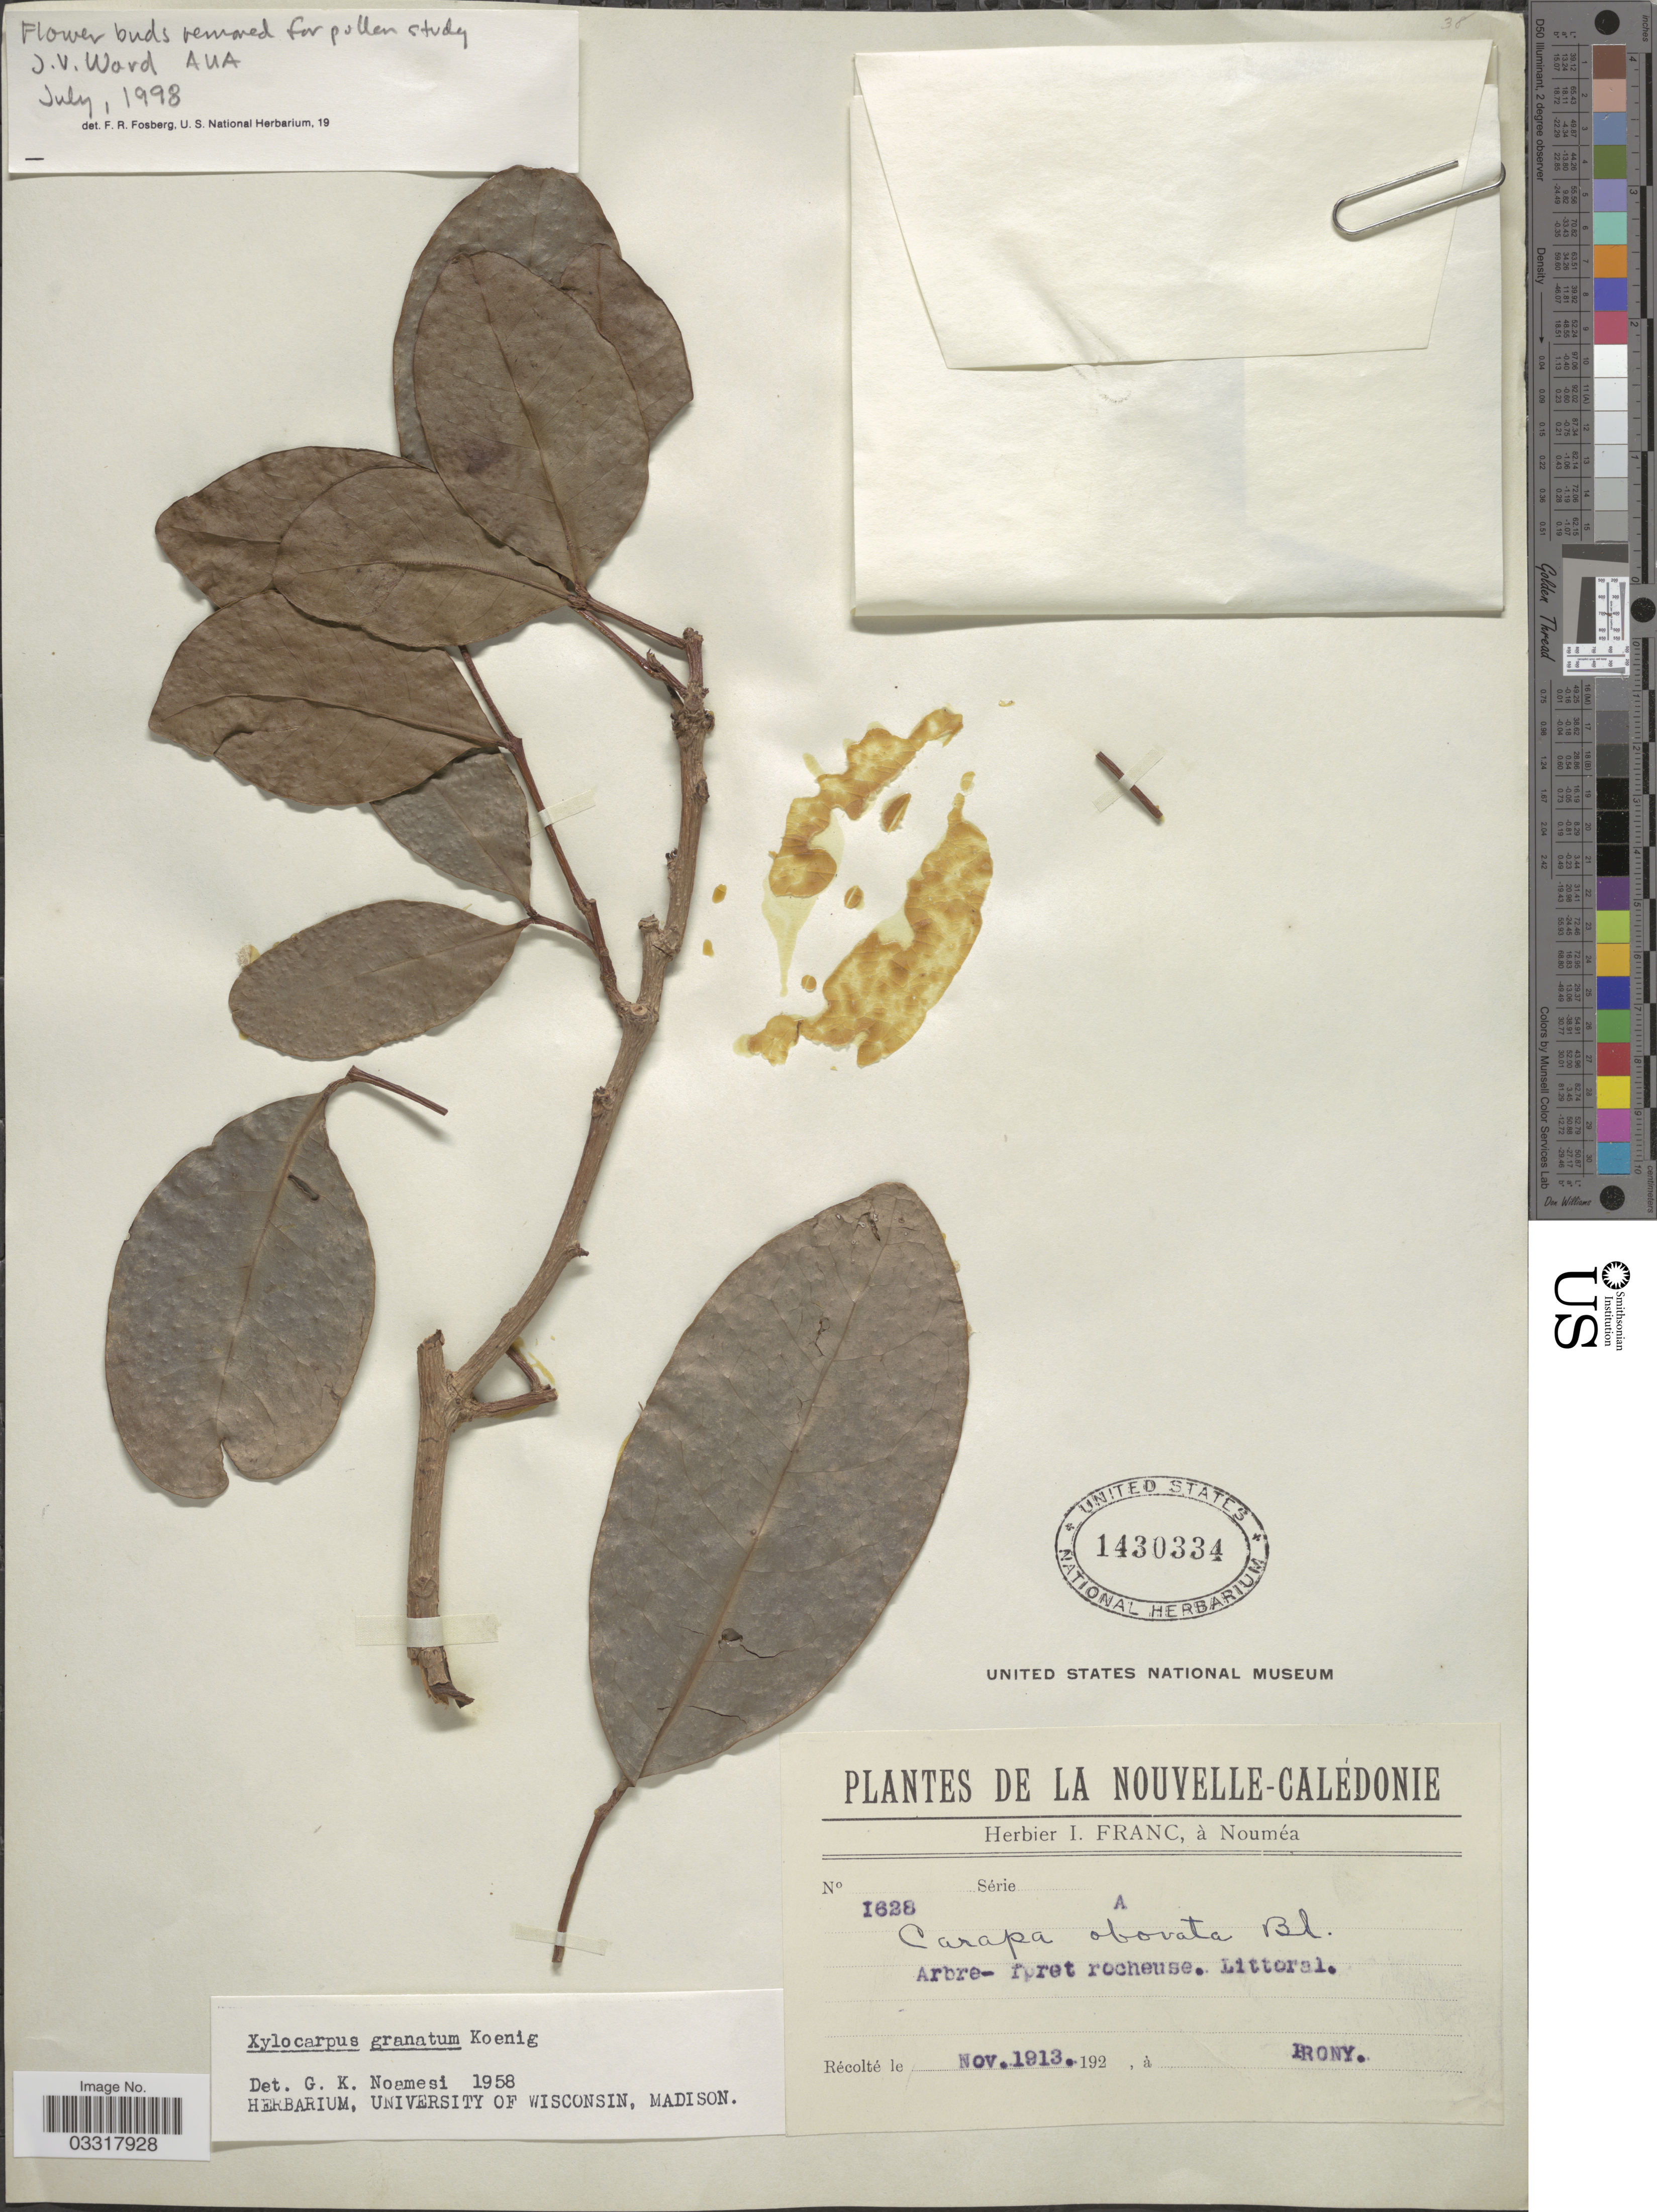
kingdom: Plantae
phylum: Tracheophyta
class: Magnoliopsida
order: Sapindales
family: Meliaceae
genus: Xylocarpus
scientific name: Xylocarpus granatum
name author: J. Koenig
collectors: ex herb. I. Franc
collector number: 1628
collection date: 1913-11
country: New Caledonia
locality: Nouvelle-Calédonie. Prony.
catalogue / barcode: US 1430334